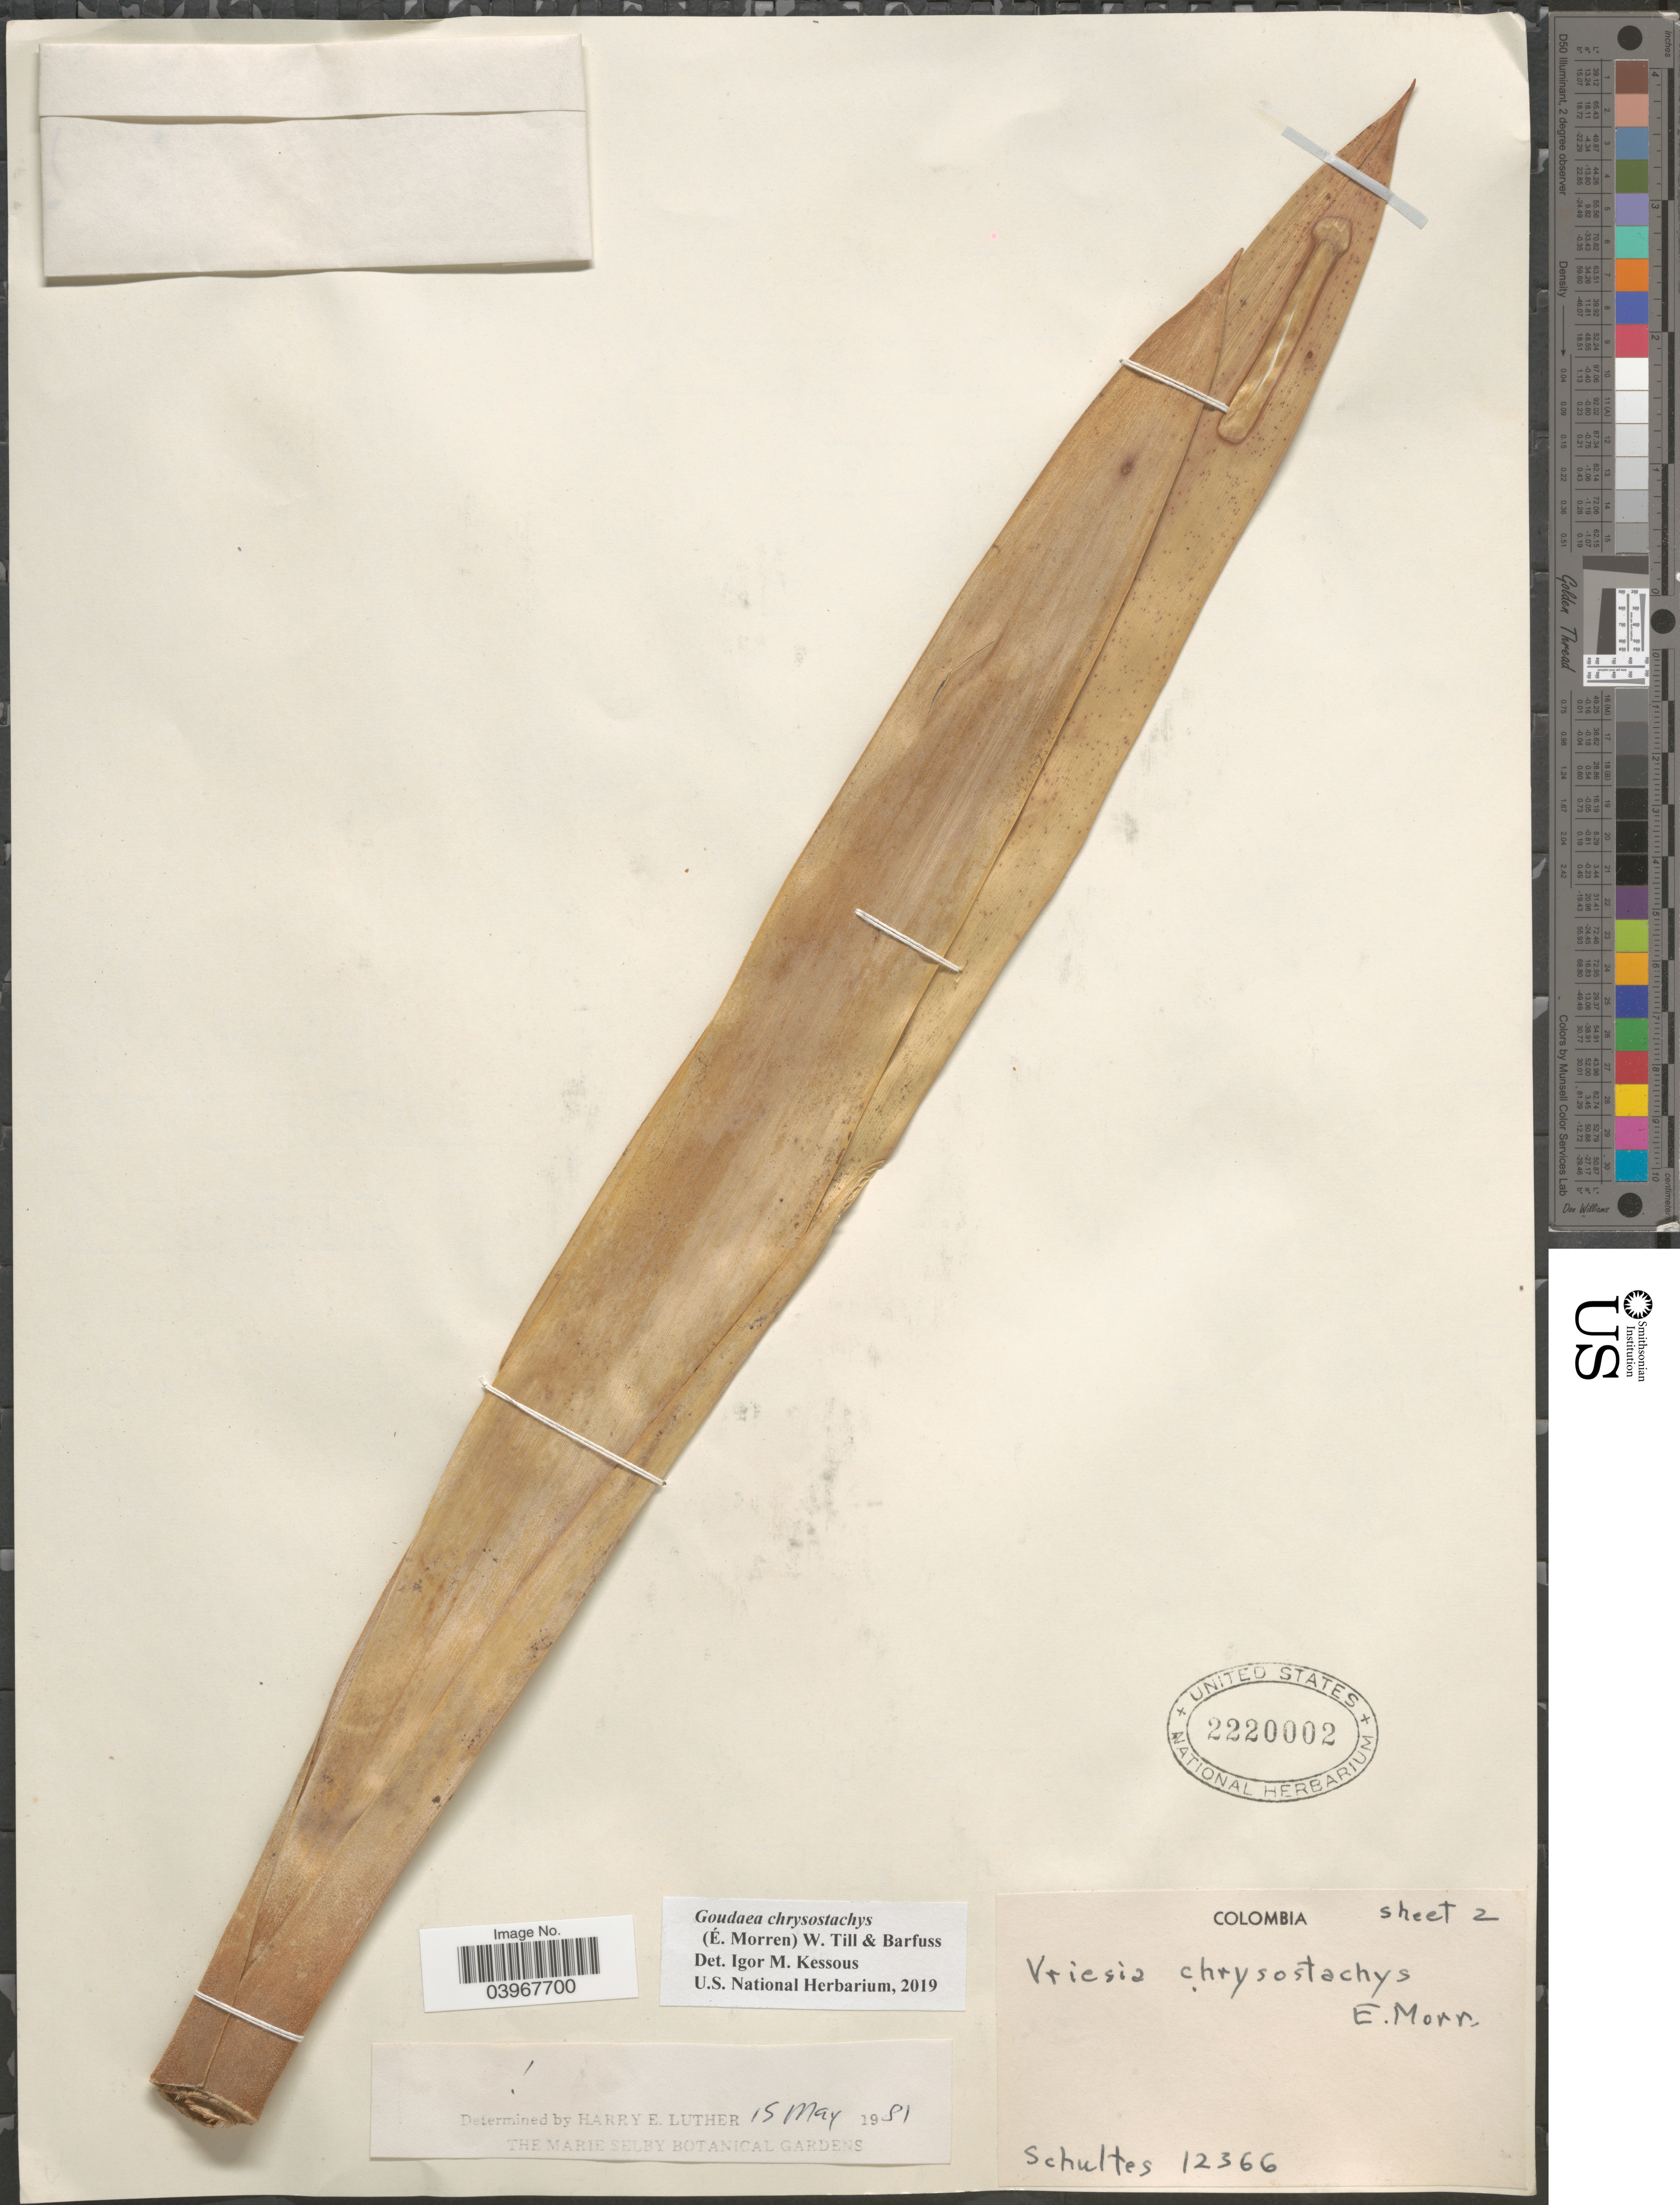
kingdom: Plantae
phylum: Tracheophyta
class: Liliopsida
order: Poales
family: Bromeliaceae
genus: Goudaea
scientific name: Goudaea chrysostachys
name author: (É. Morren) W. Till & Barfuss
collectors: -- Schultes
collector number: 12366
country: Colombia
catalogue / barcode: US 2220002